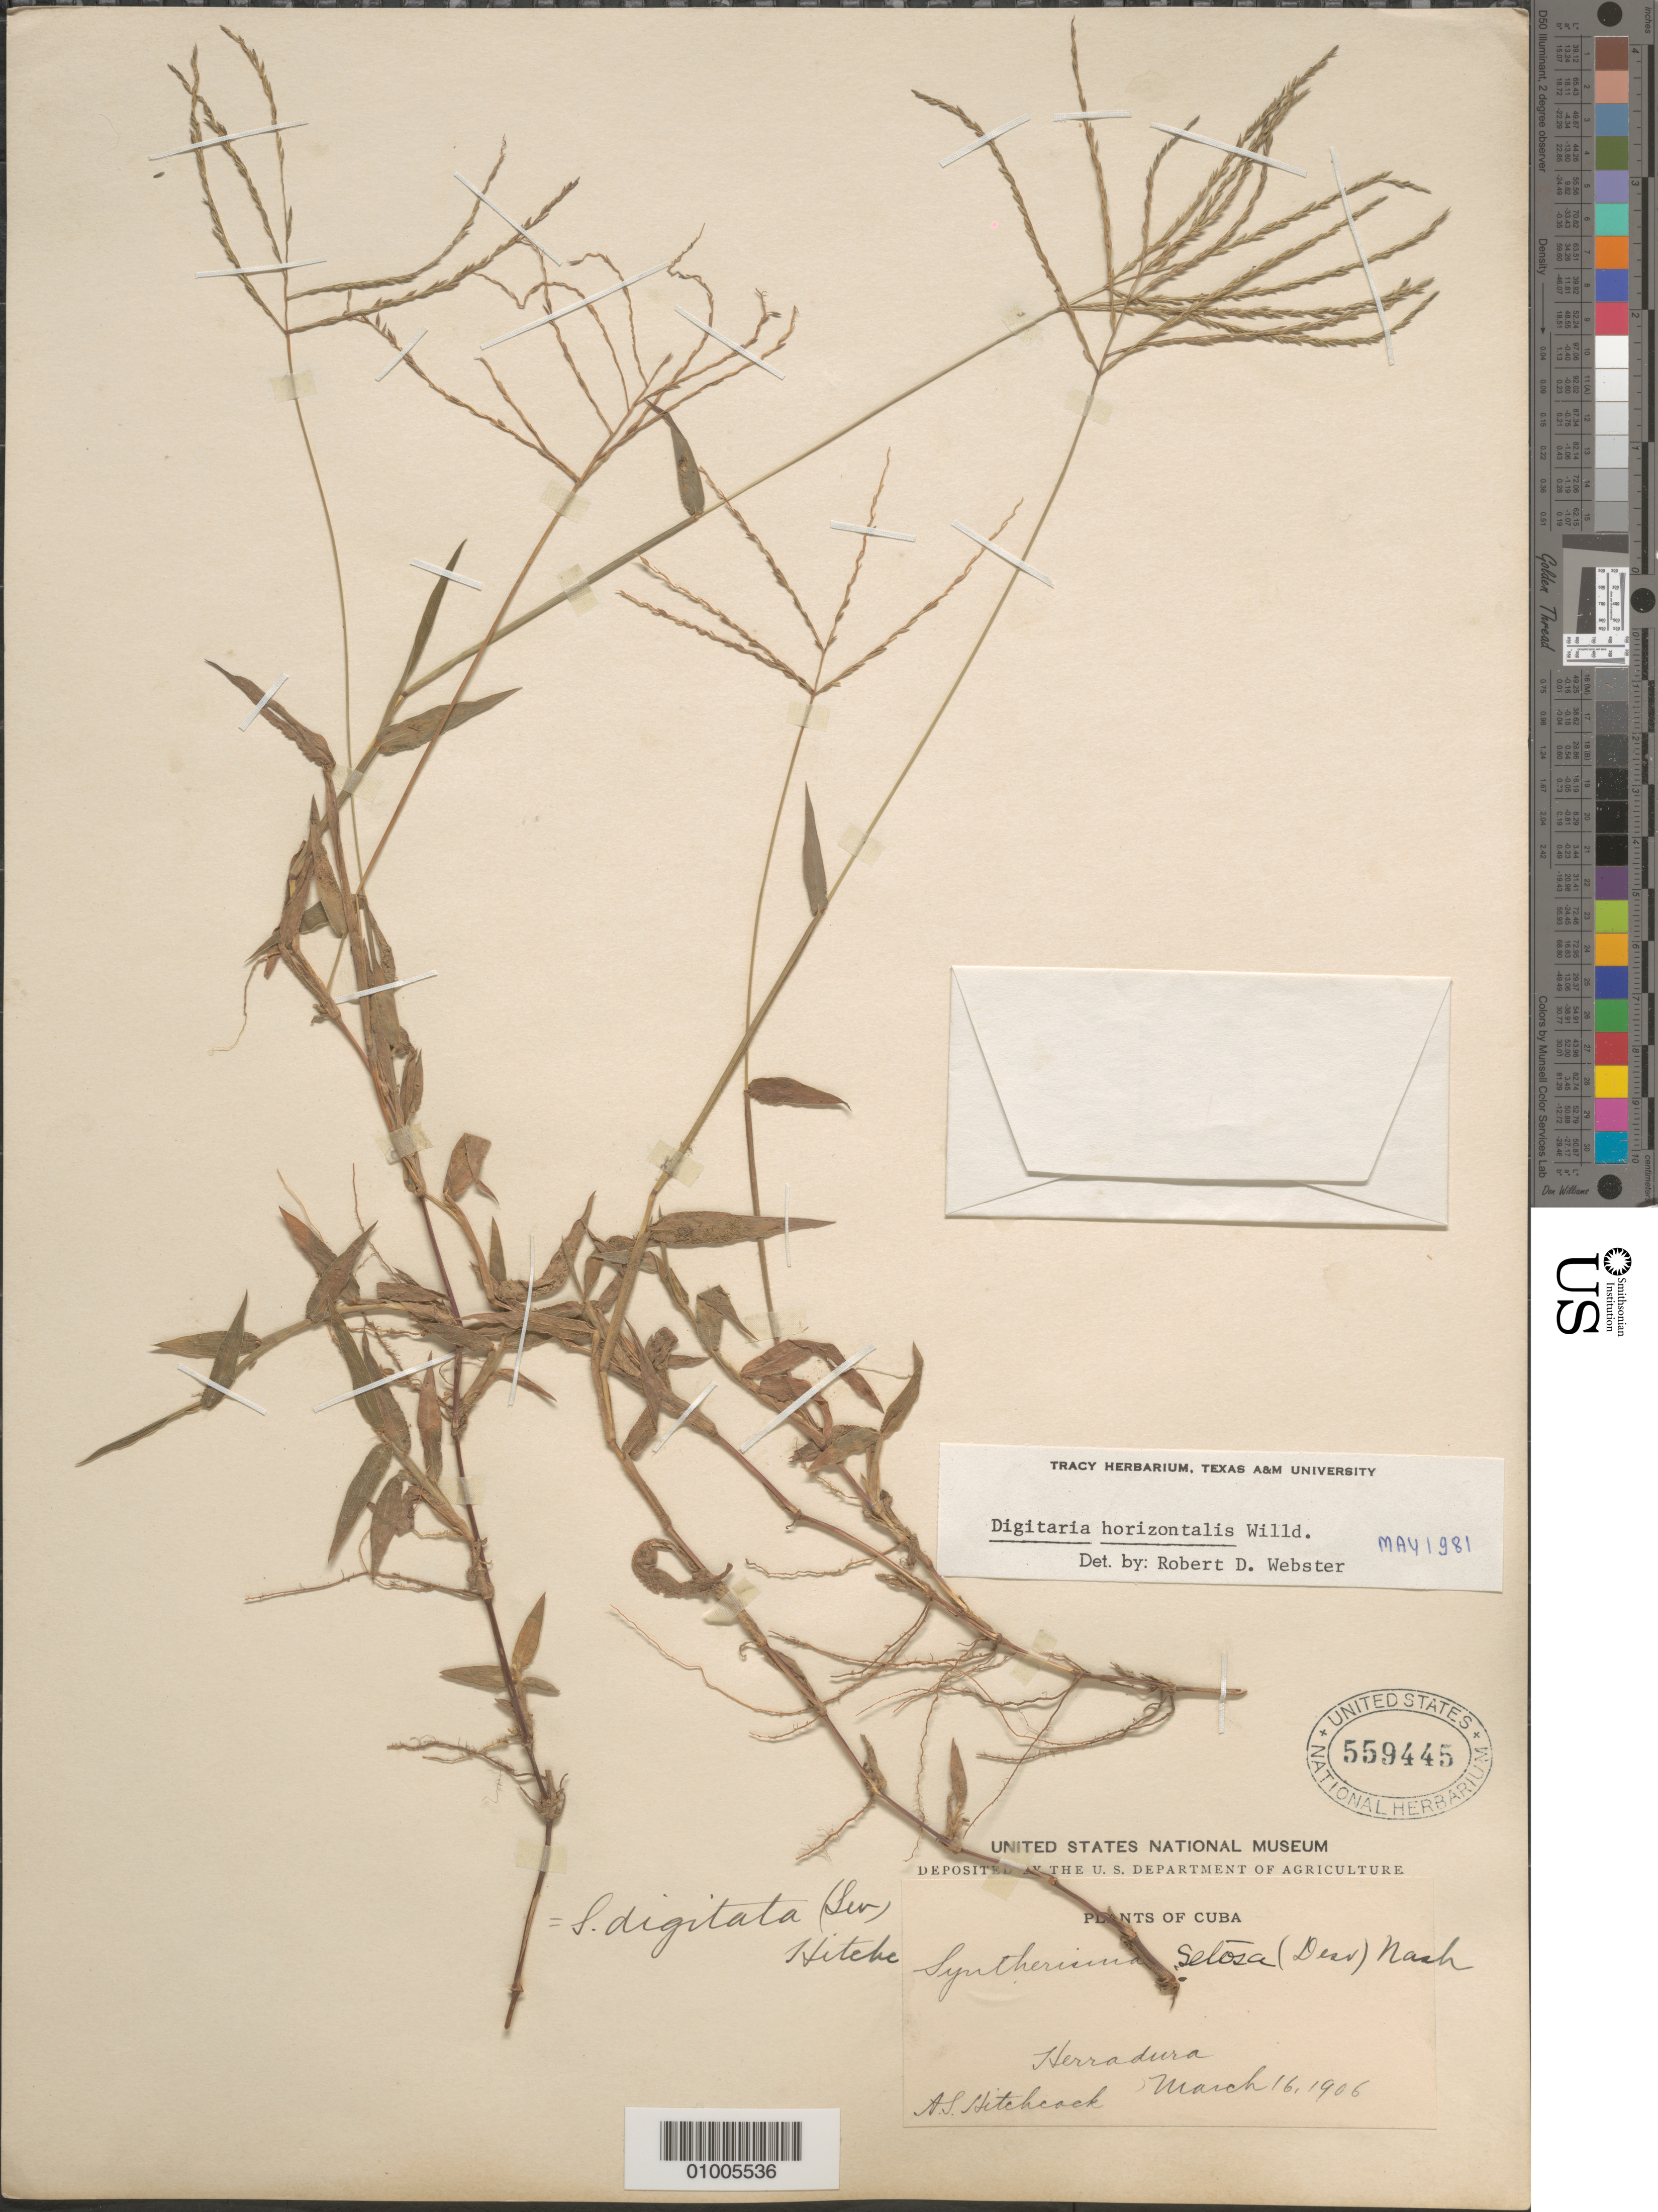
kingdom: Plantae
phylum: Tracheophyta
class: Liliopsida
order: Poales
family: Poaceae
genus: Digitaria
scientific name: Digitaria horizontalis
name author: Willd.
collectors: A. S. Hitchcock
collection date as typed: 16 Mar 1906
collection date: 1906-03-16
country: Cuba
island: Cuba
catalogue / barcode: US 559445